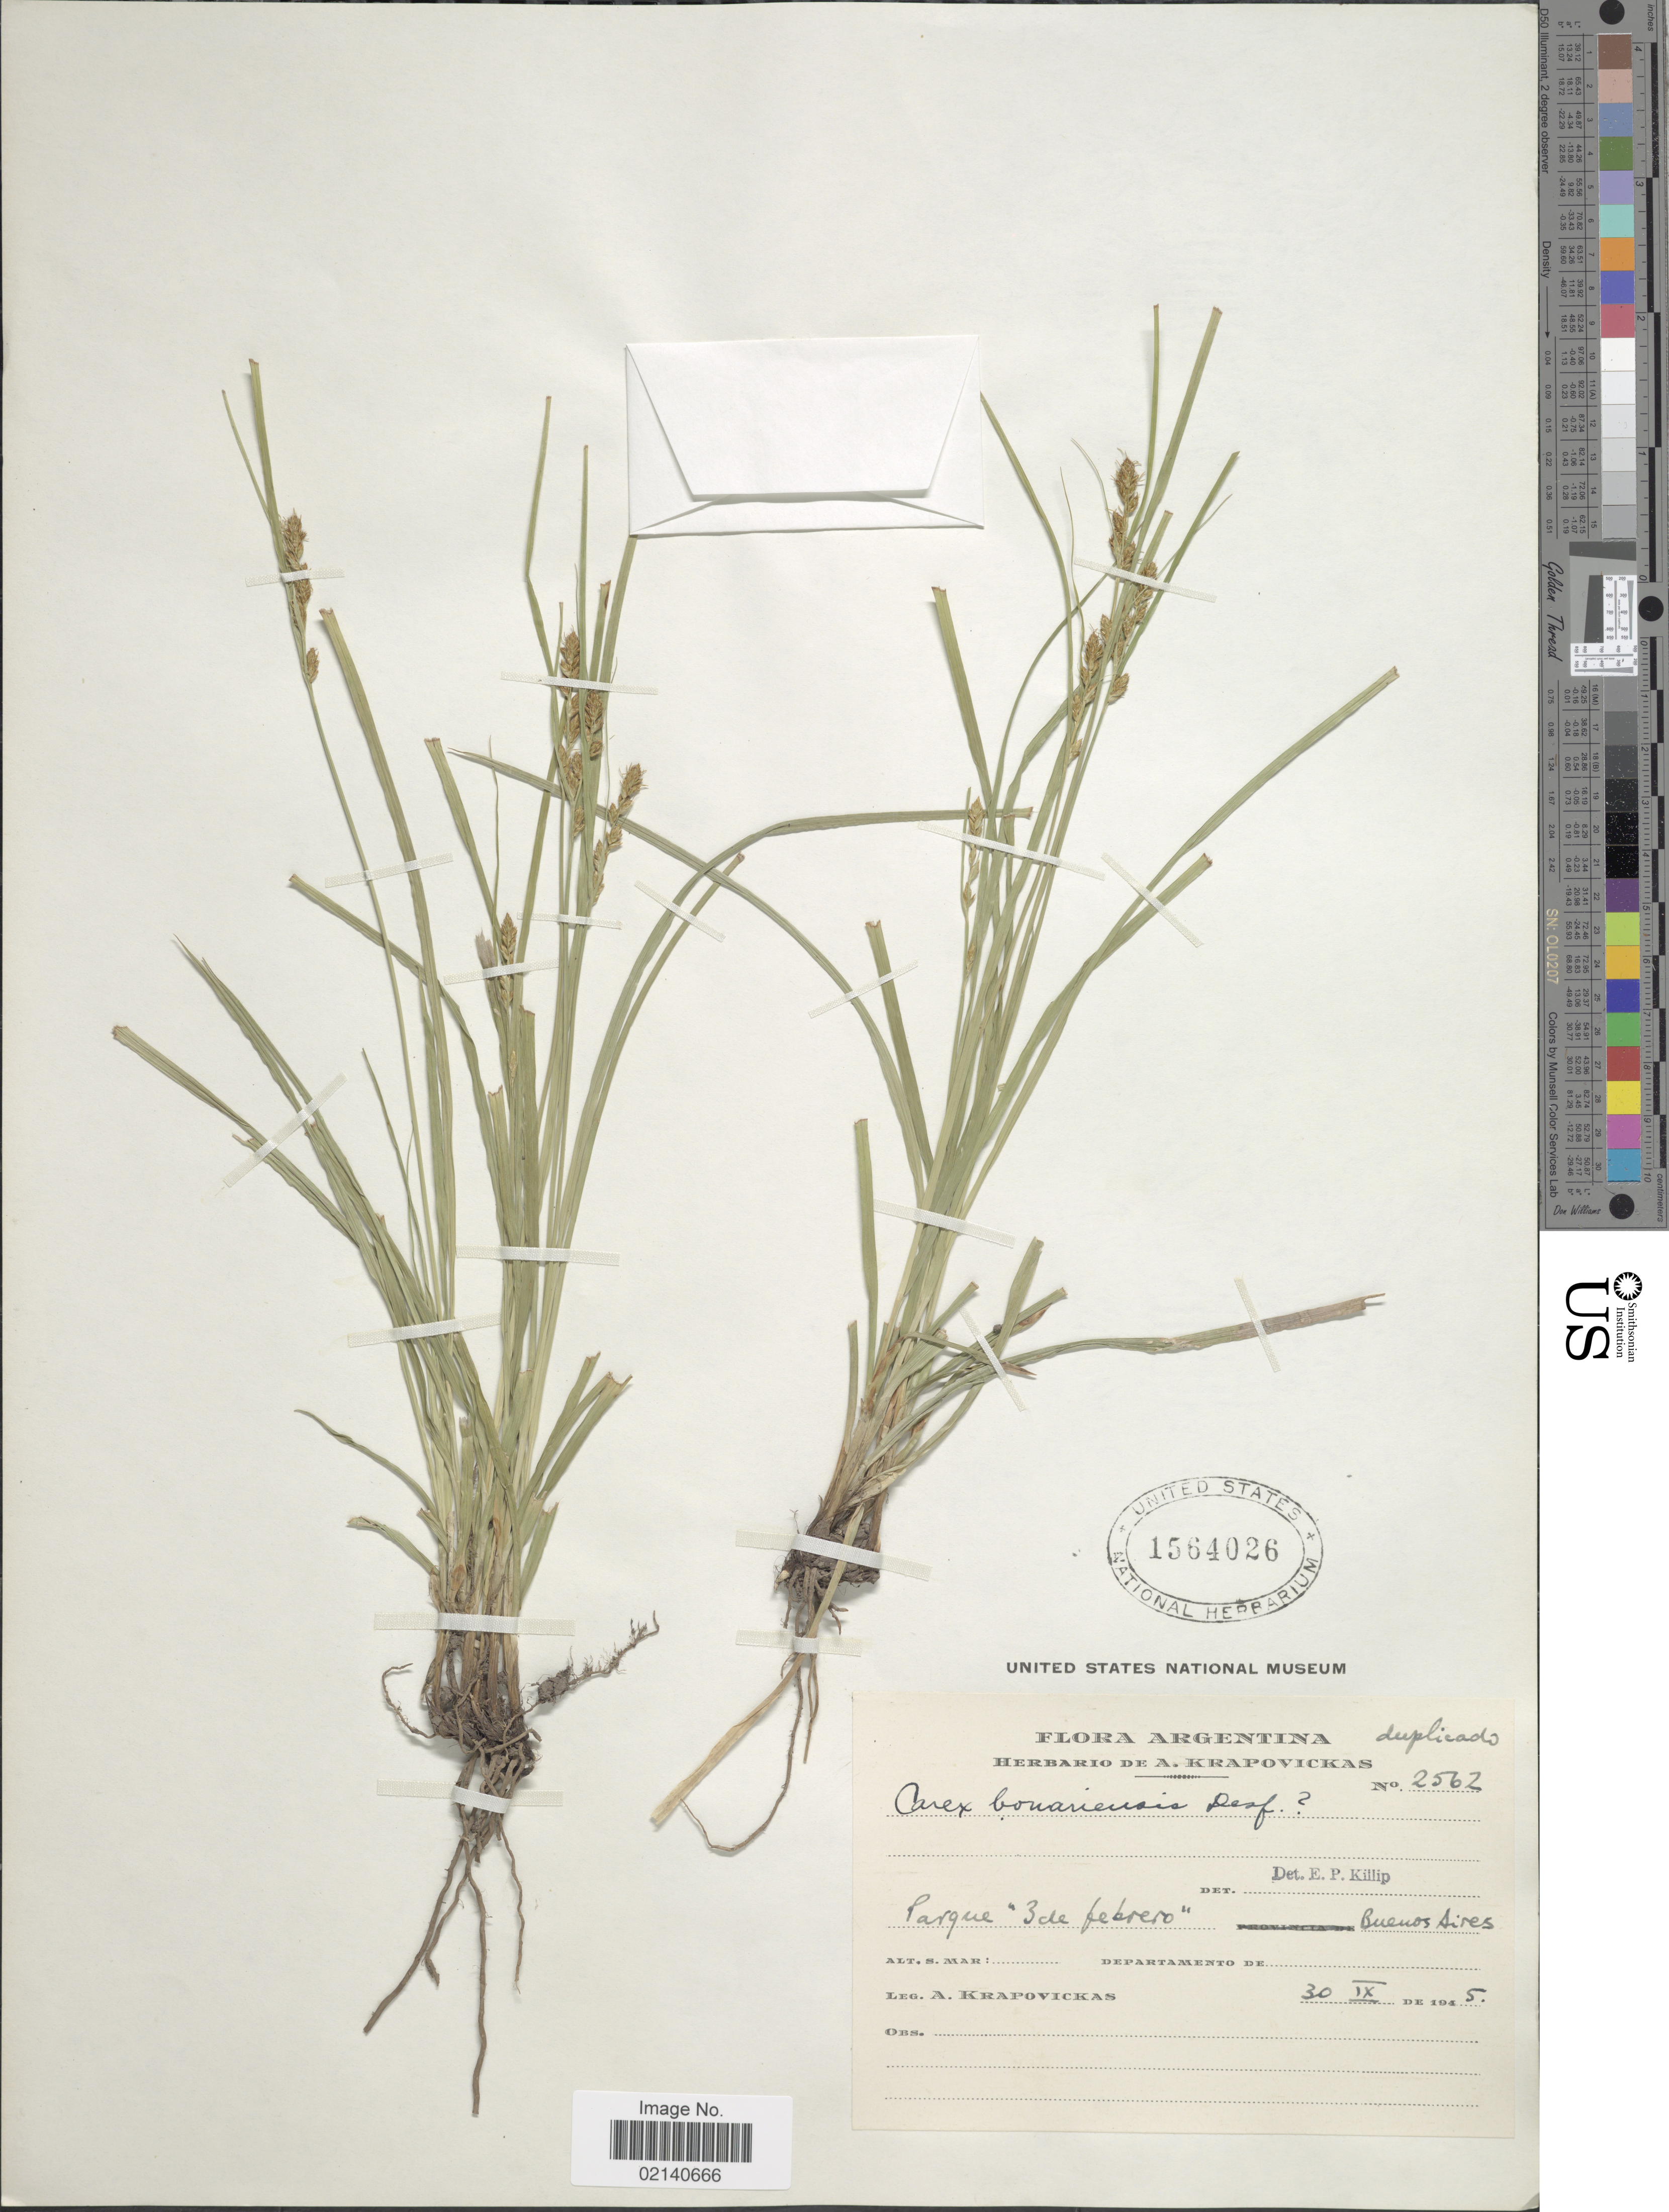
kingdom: Plantae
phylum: Tracheophyta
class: Liliopsida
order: Poales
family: Cyperaceae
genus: Carex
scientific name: Carex bonariensis var. bonariensis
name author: Desf. ex Poir.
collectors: A. Krapovickas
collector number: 2562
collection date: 1945-09-30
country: Argentina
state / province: Buenos Aires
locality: Parque 3de febrero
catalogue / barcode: US 1564026